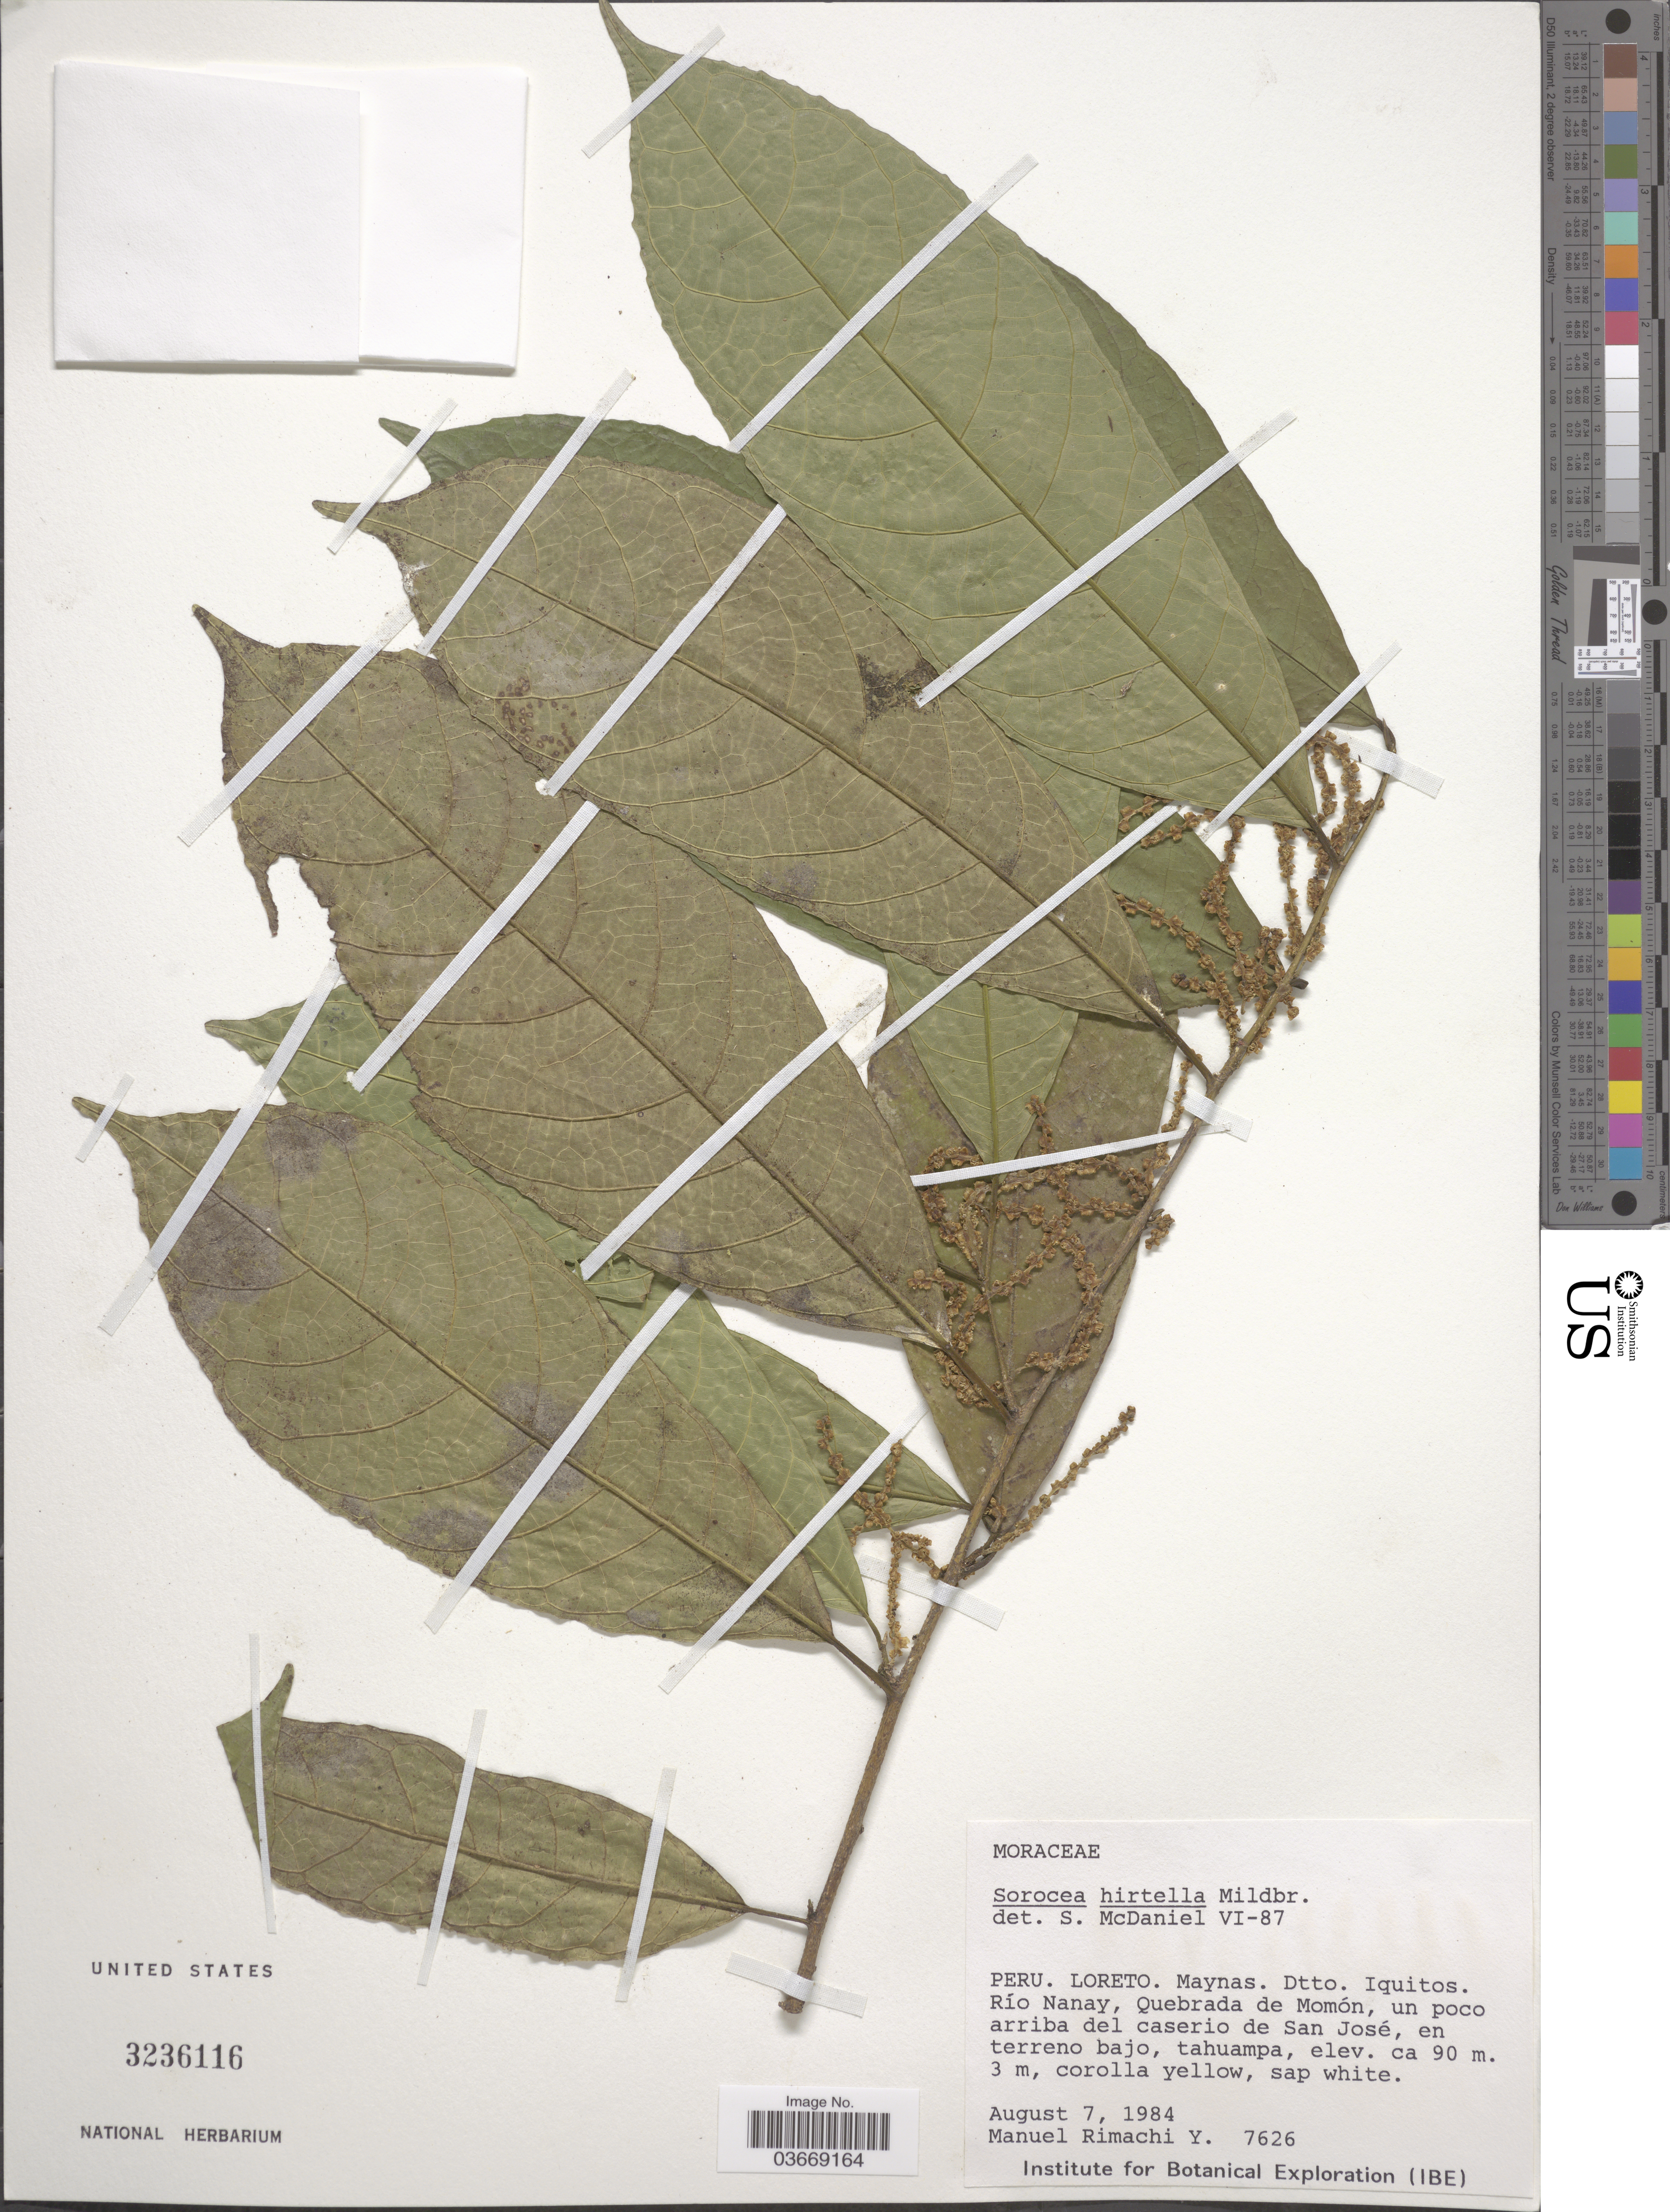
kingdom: Plantae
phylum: Tracheophyta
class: Magnoliopsida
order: Rosales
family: Moraceae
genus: Sorocea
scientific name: Sorocea hirtella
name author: Mildbr.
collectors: M. Rimachi Y.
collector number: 7626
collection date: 1984-08-07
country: Peru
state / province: Loreto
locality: Maynas. Dtto. Iquitos. Río Nanay, Quebrada de Momón, un poco arriba del caserio de San José.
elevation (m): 90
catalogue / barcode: US 3236116